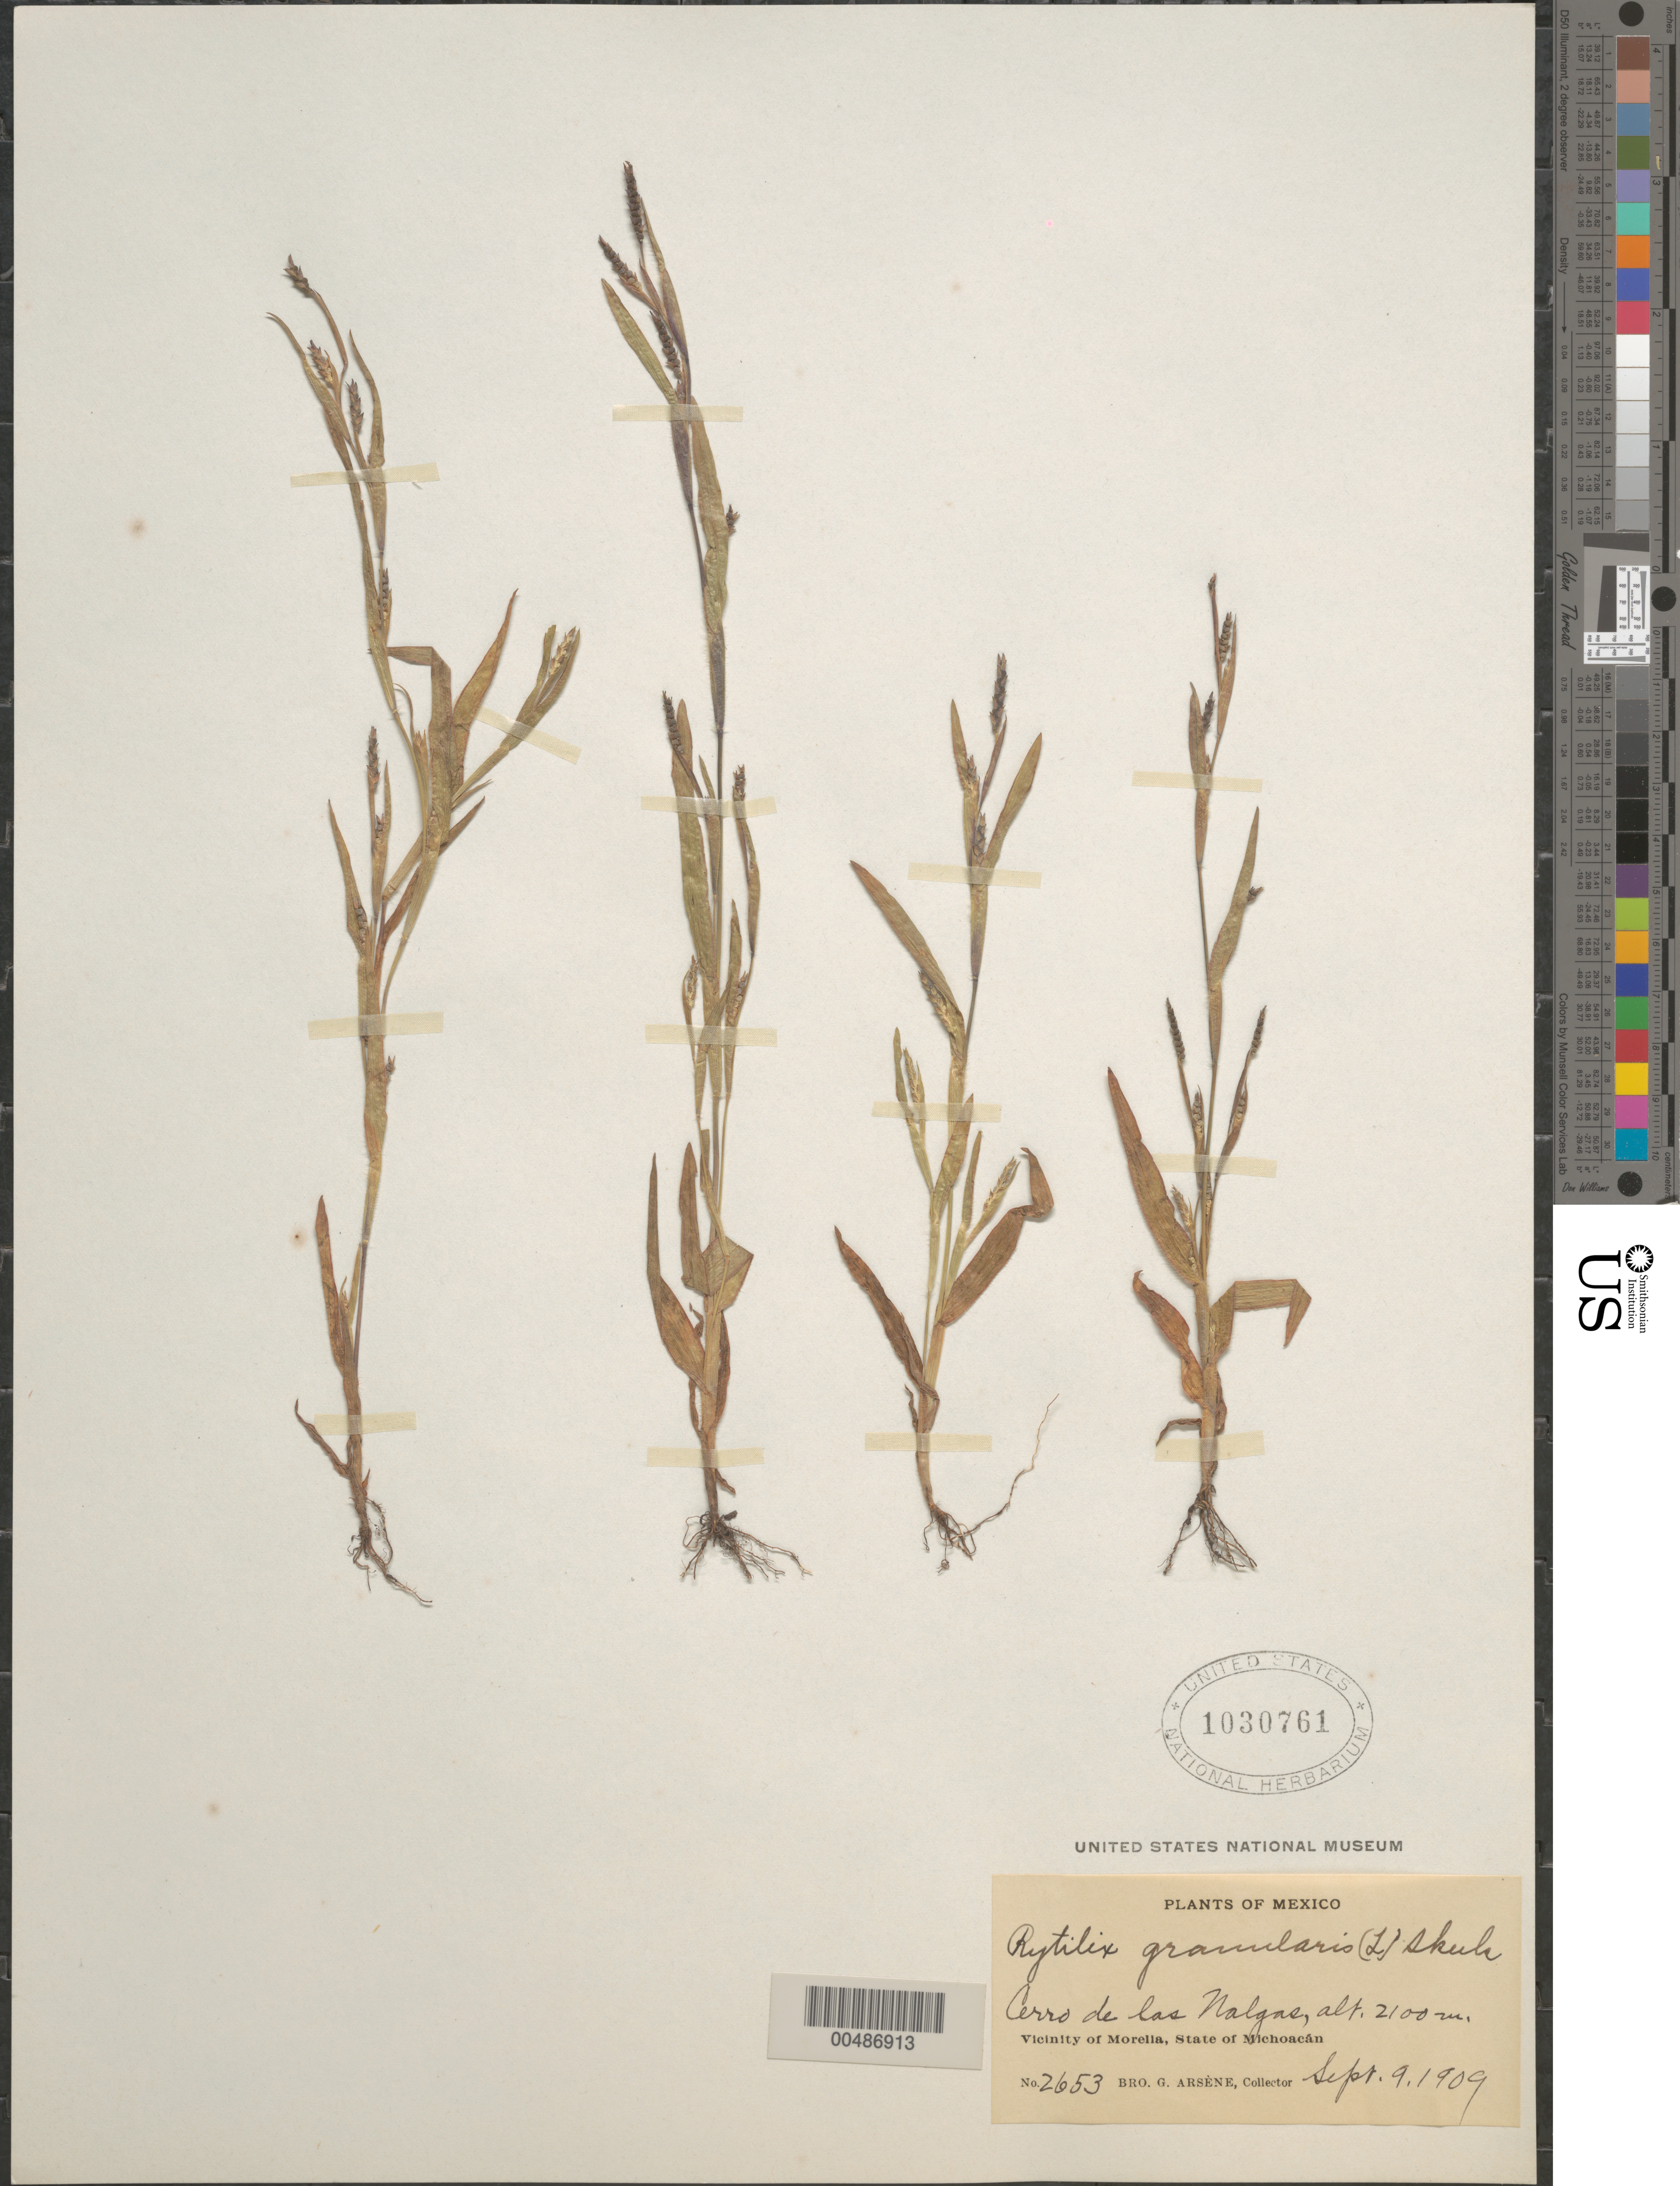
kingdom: Plantae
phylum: Tracheophyta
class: Liliopsida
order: Poales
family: Poaceae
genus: Hackelochloa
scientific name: Hackelochloa granularis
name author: (L.) Kuntze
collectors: Bro. G. Arsène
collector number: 2653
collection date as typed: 9 Sep 1909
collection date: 1909-09-09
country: Mexico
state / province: Michoacán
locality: Cerro de las Nalgas, vicinity of Morelia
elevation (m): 2100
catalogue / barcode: US 1030761